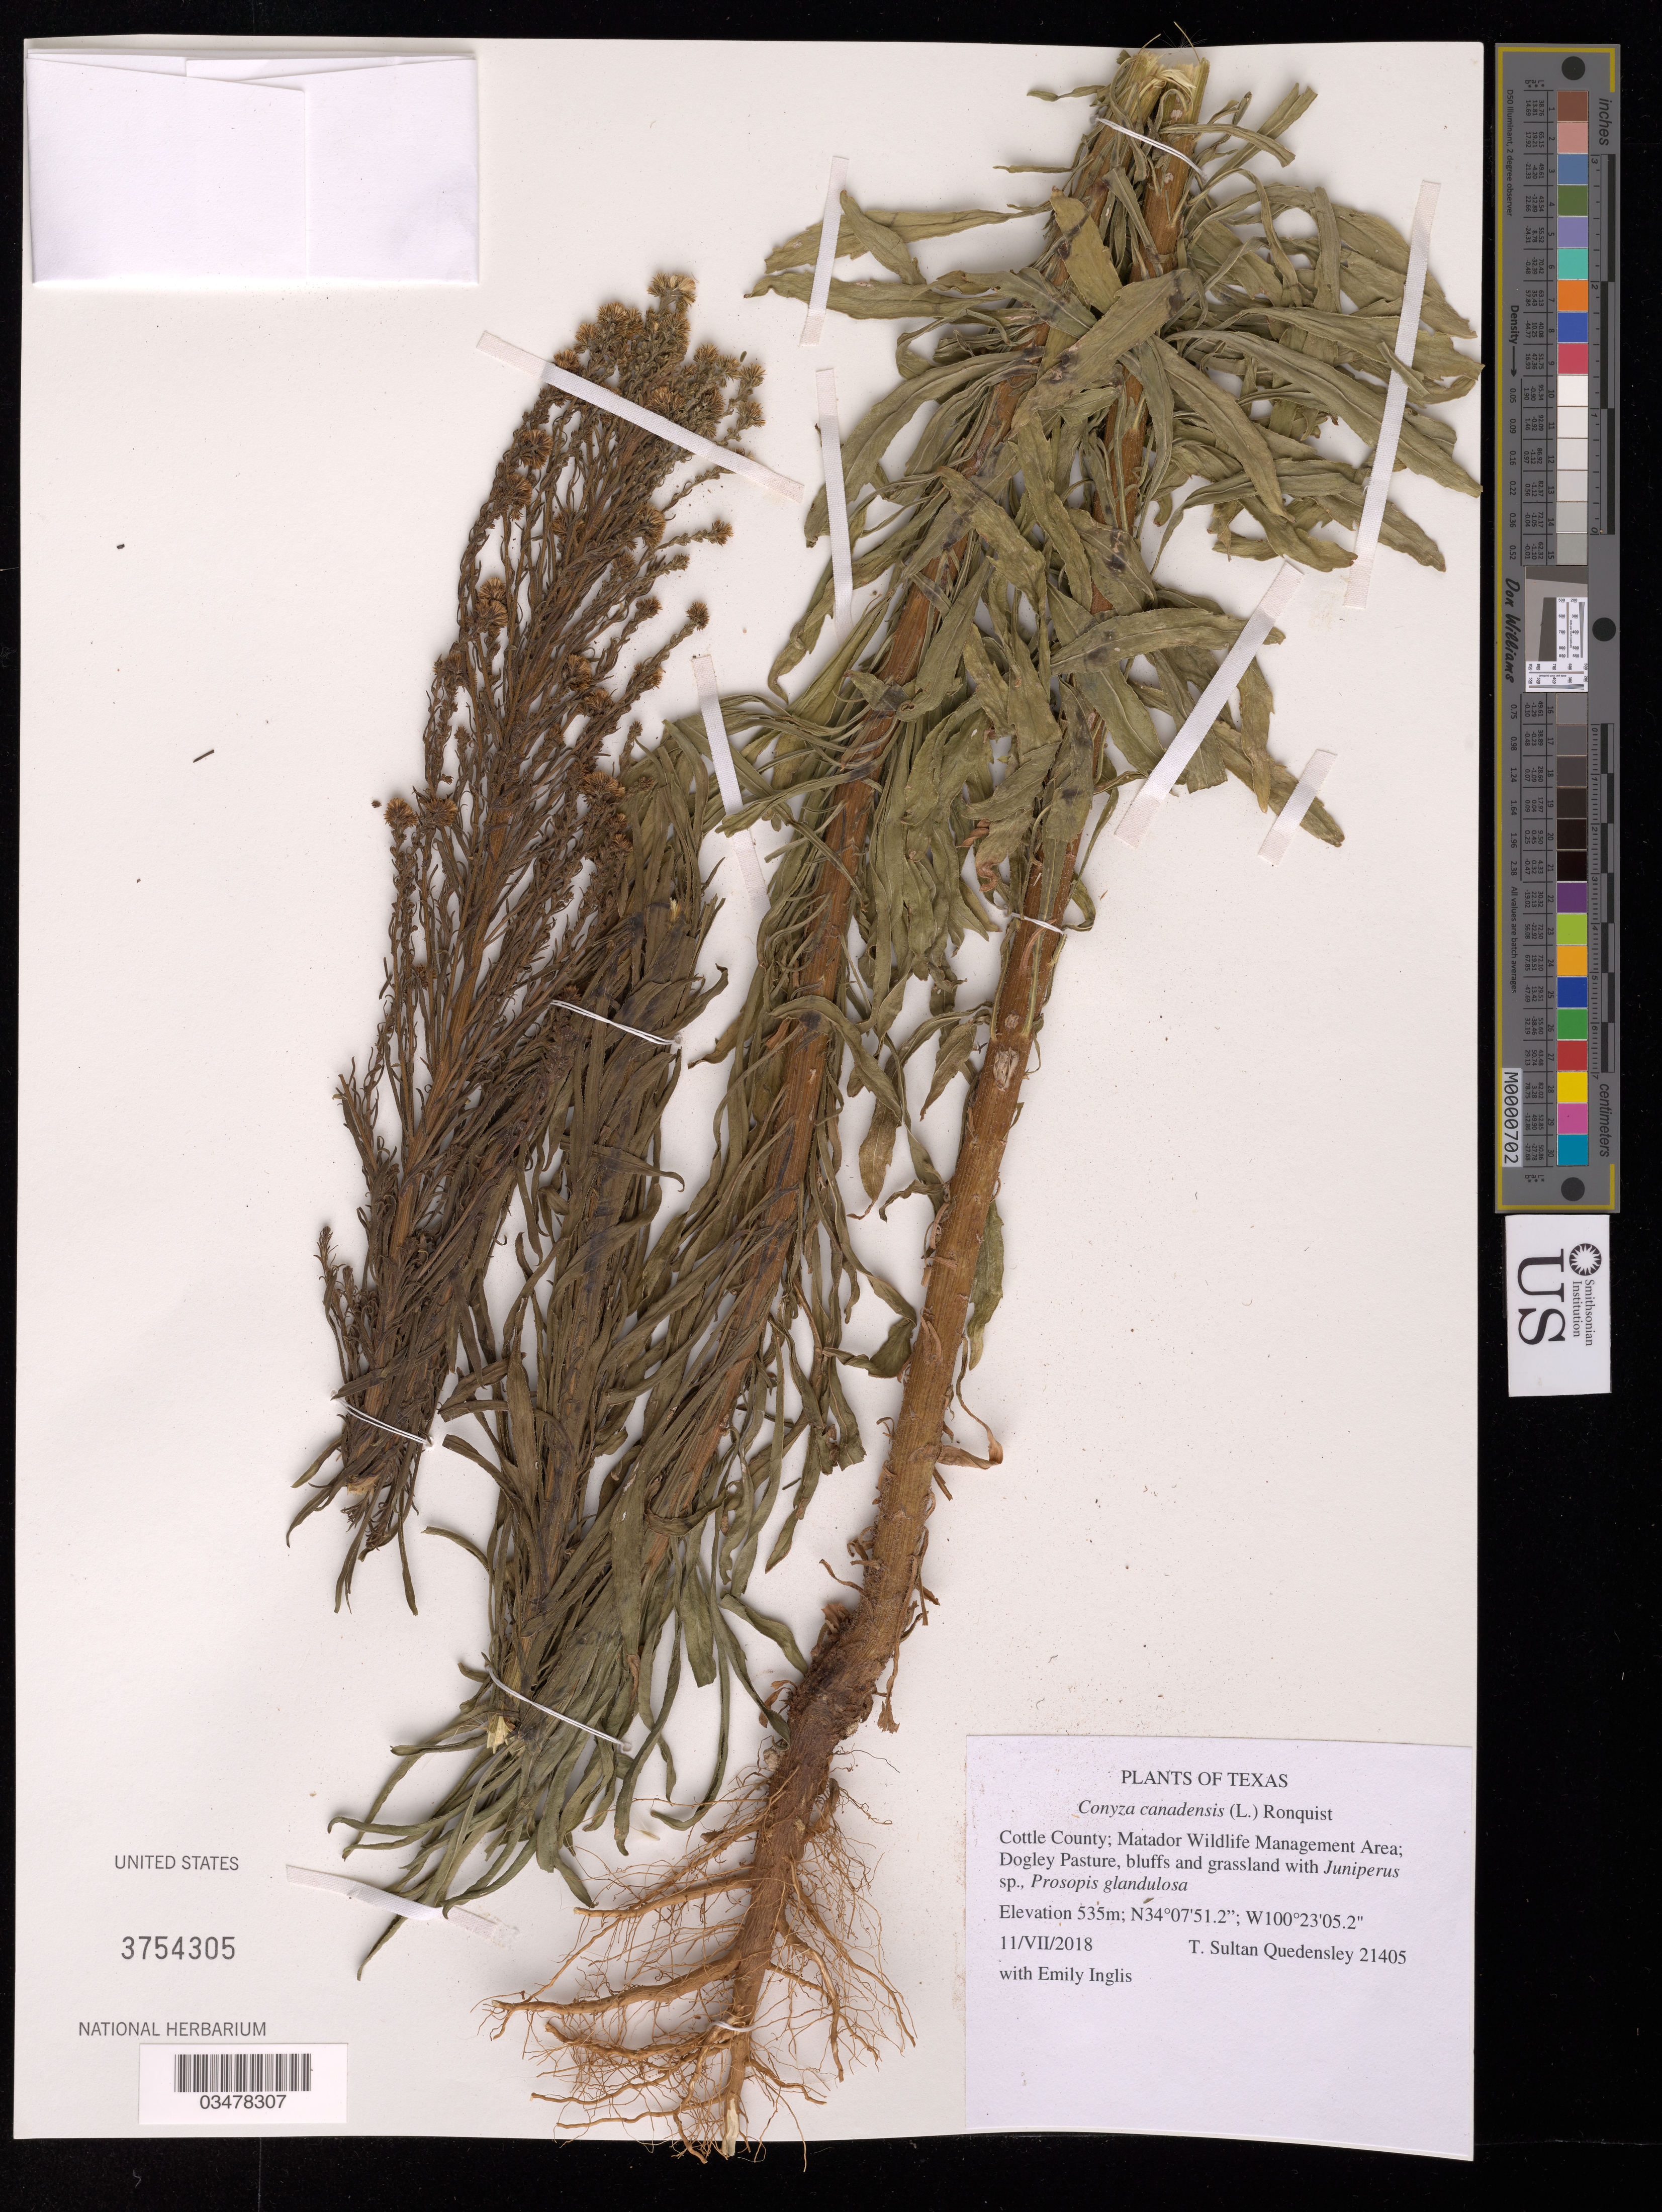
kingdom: Plantae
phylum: Tracheophyta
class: Magnoliopsida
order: Asterales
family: Asteraceae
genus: Conyza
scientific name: Conyza canadensis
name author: (L.) Cronq.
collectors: T. S. Quedensley & E. Inglis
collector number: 21405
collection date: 2018-07-11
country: United States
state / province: Texas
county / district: Cottle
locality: Matador Wildlife Management Area. Dogley Pasture.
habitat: Bluffs and grassland with Juniperus sp., Prosopis glandulosa.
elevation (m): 535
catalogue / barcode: US 3754305